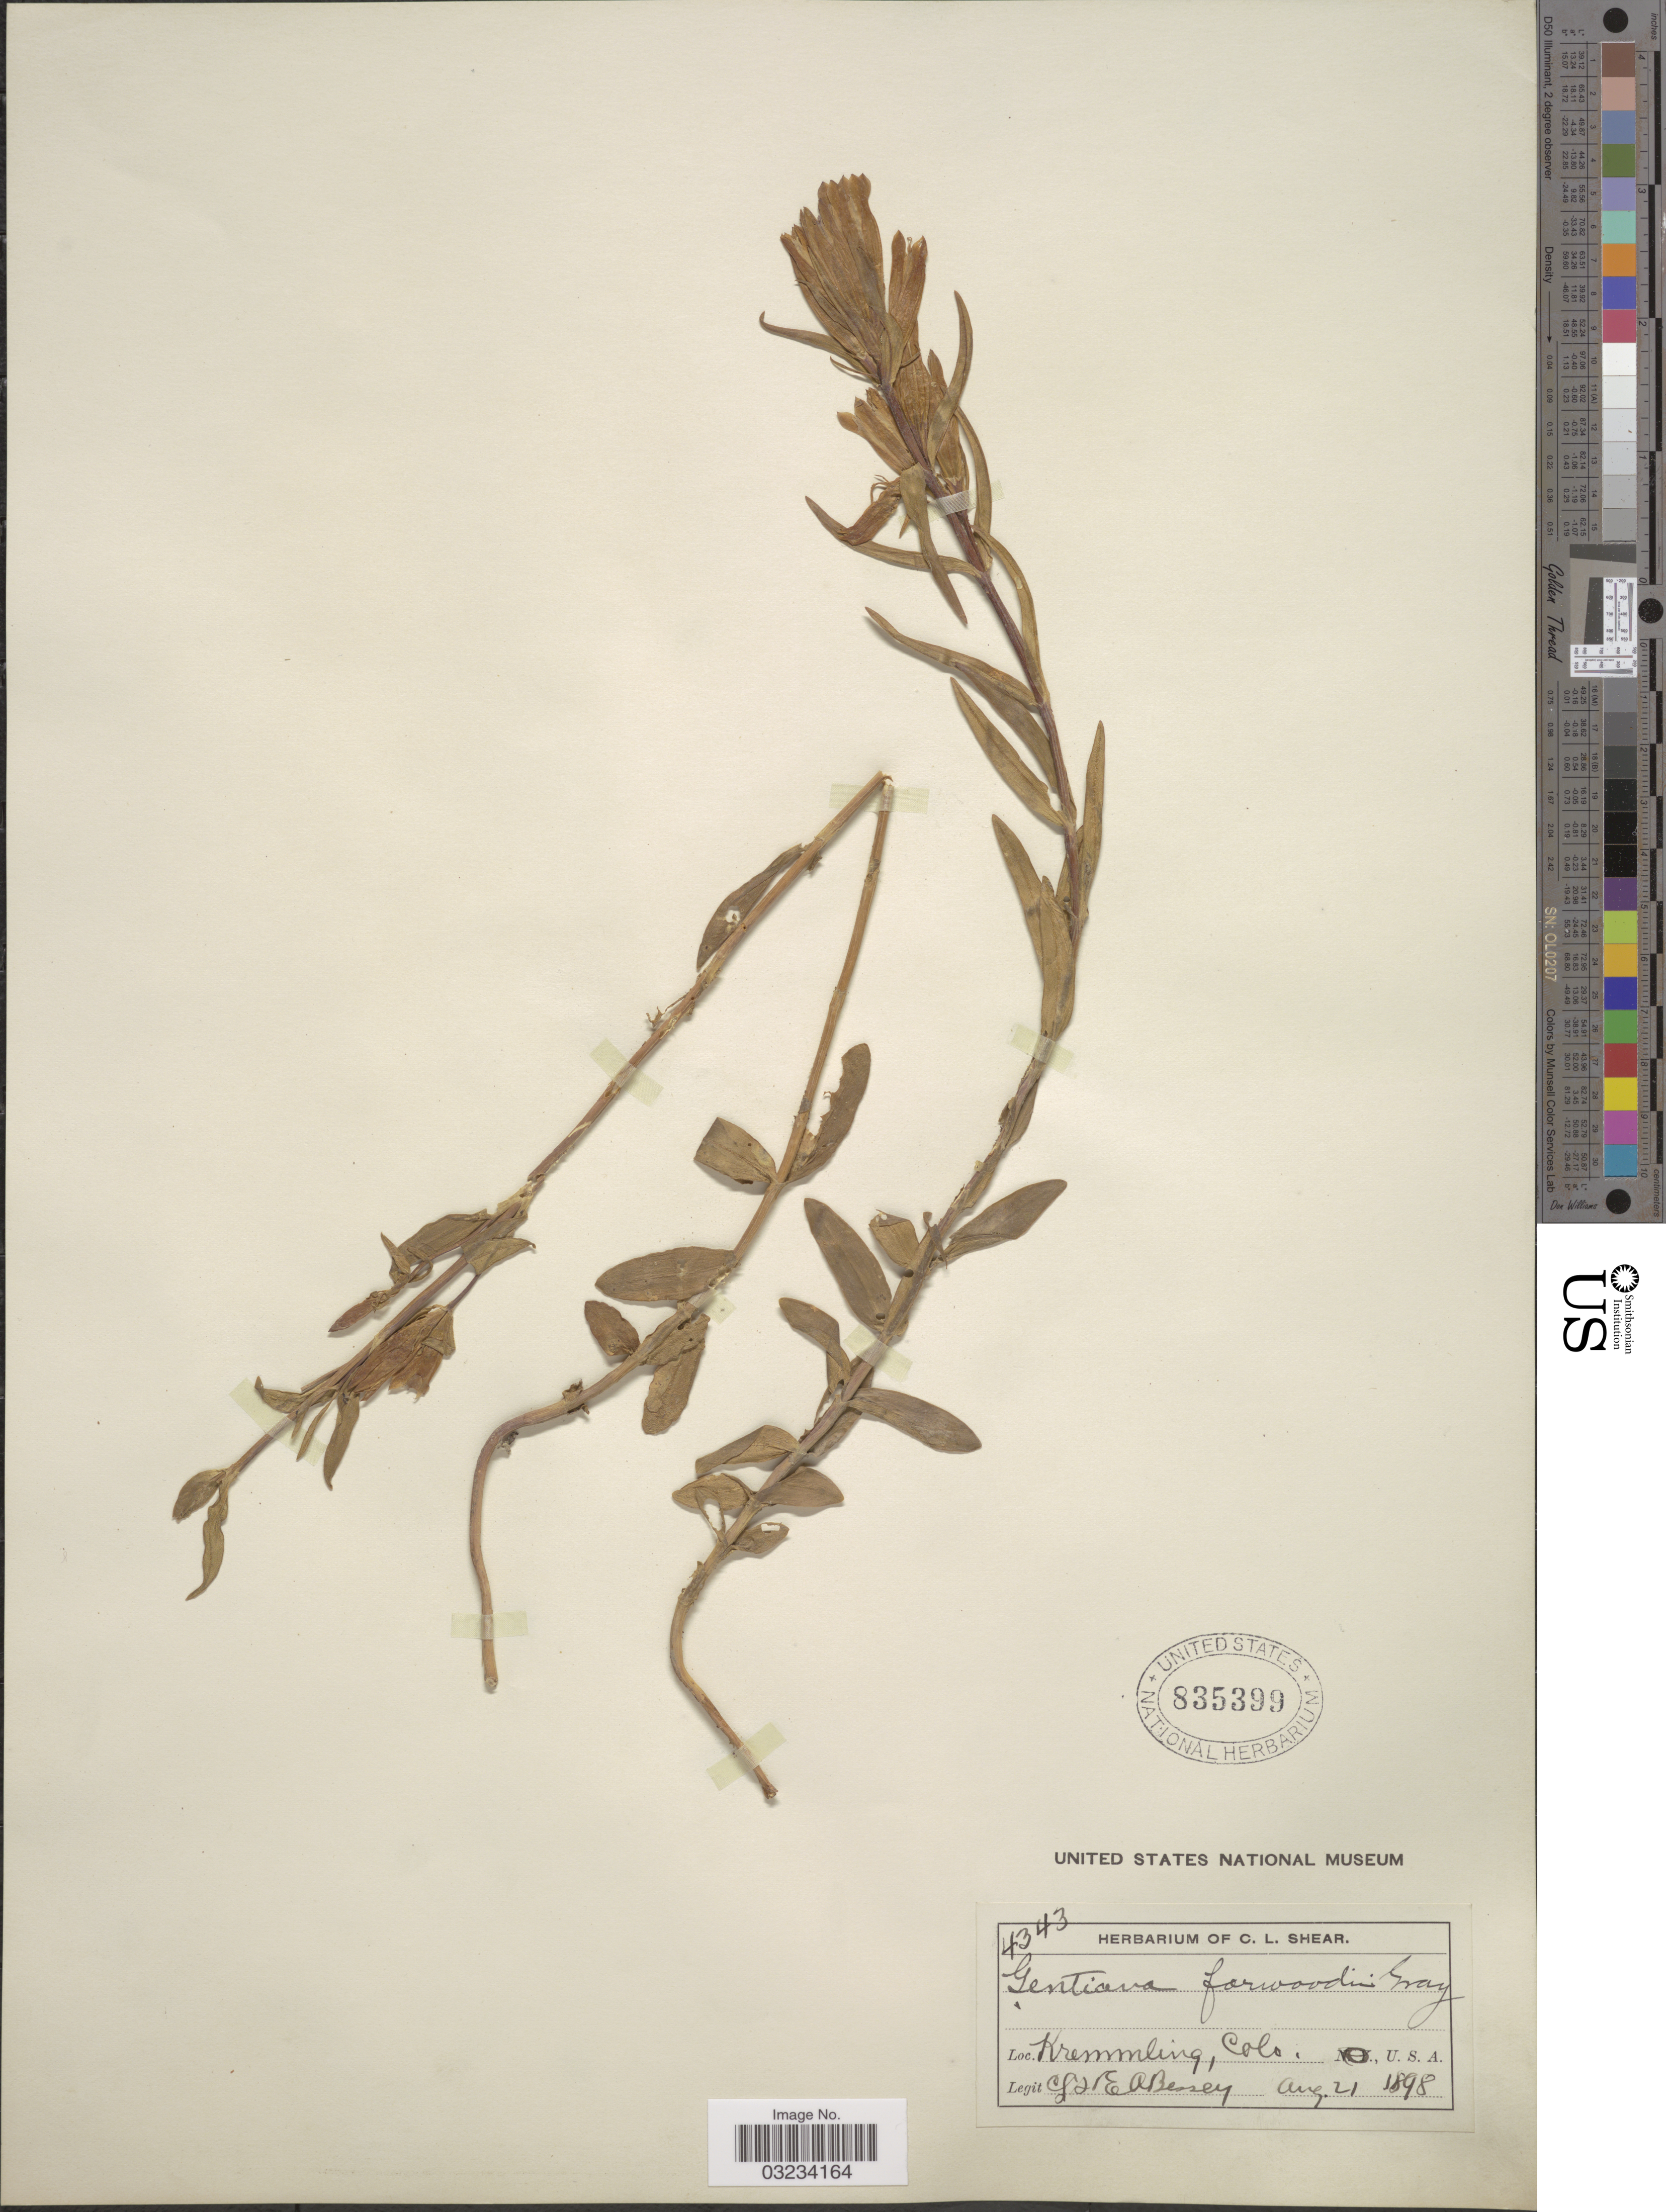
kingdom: Plantae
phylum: Tracheophyta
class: Magnoliopsida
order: Gentianales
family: Gentianaceae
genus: Gentiana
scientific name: Gentiana forwoodii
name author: A. Gray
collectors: E. A. Bessey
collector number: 4343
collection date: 1898-08-21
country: United States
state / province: Colorado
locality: Kremmeling.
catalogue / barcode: US 835399